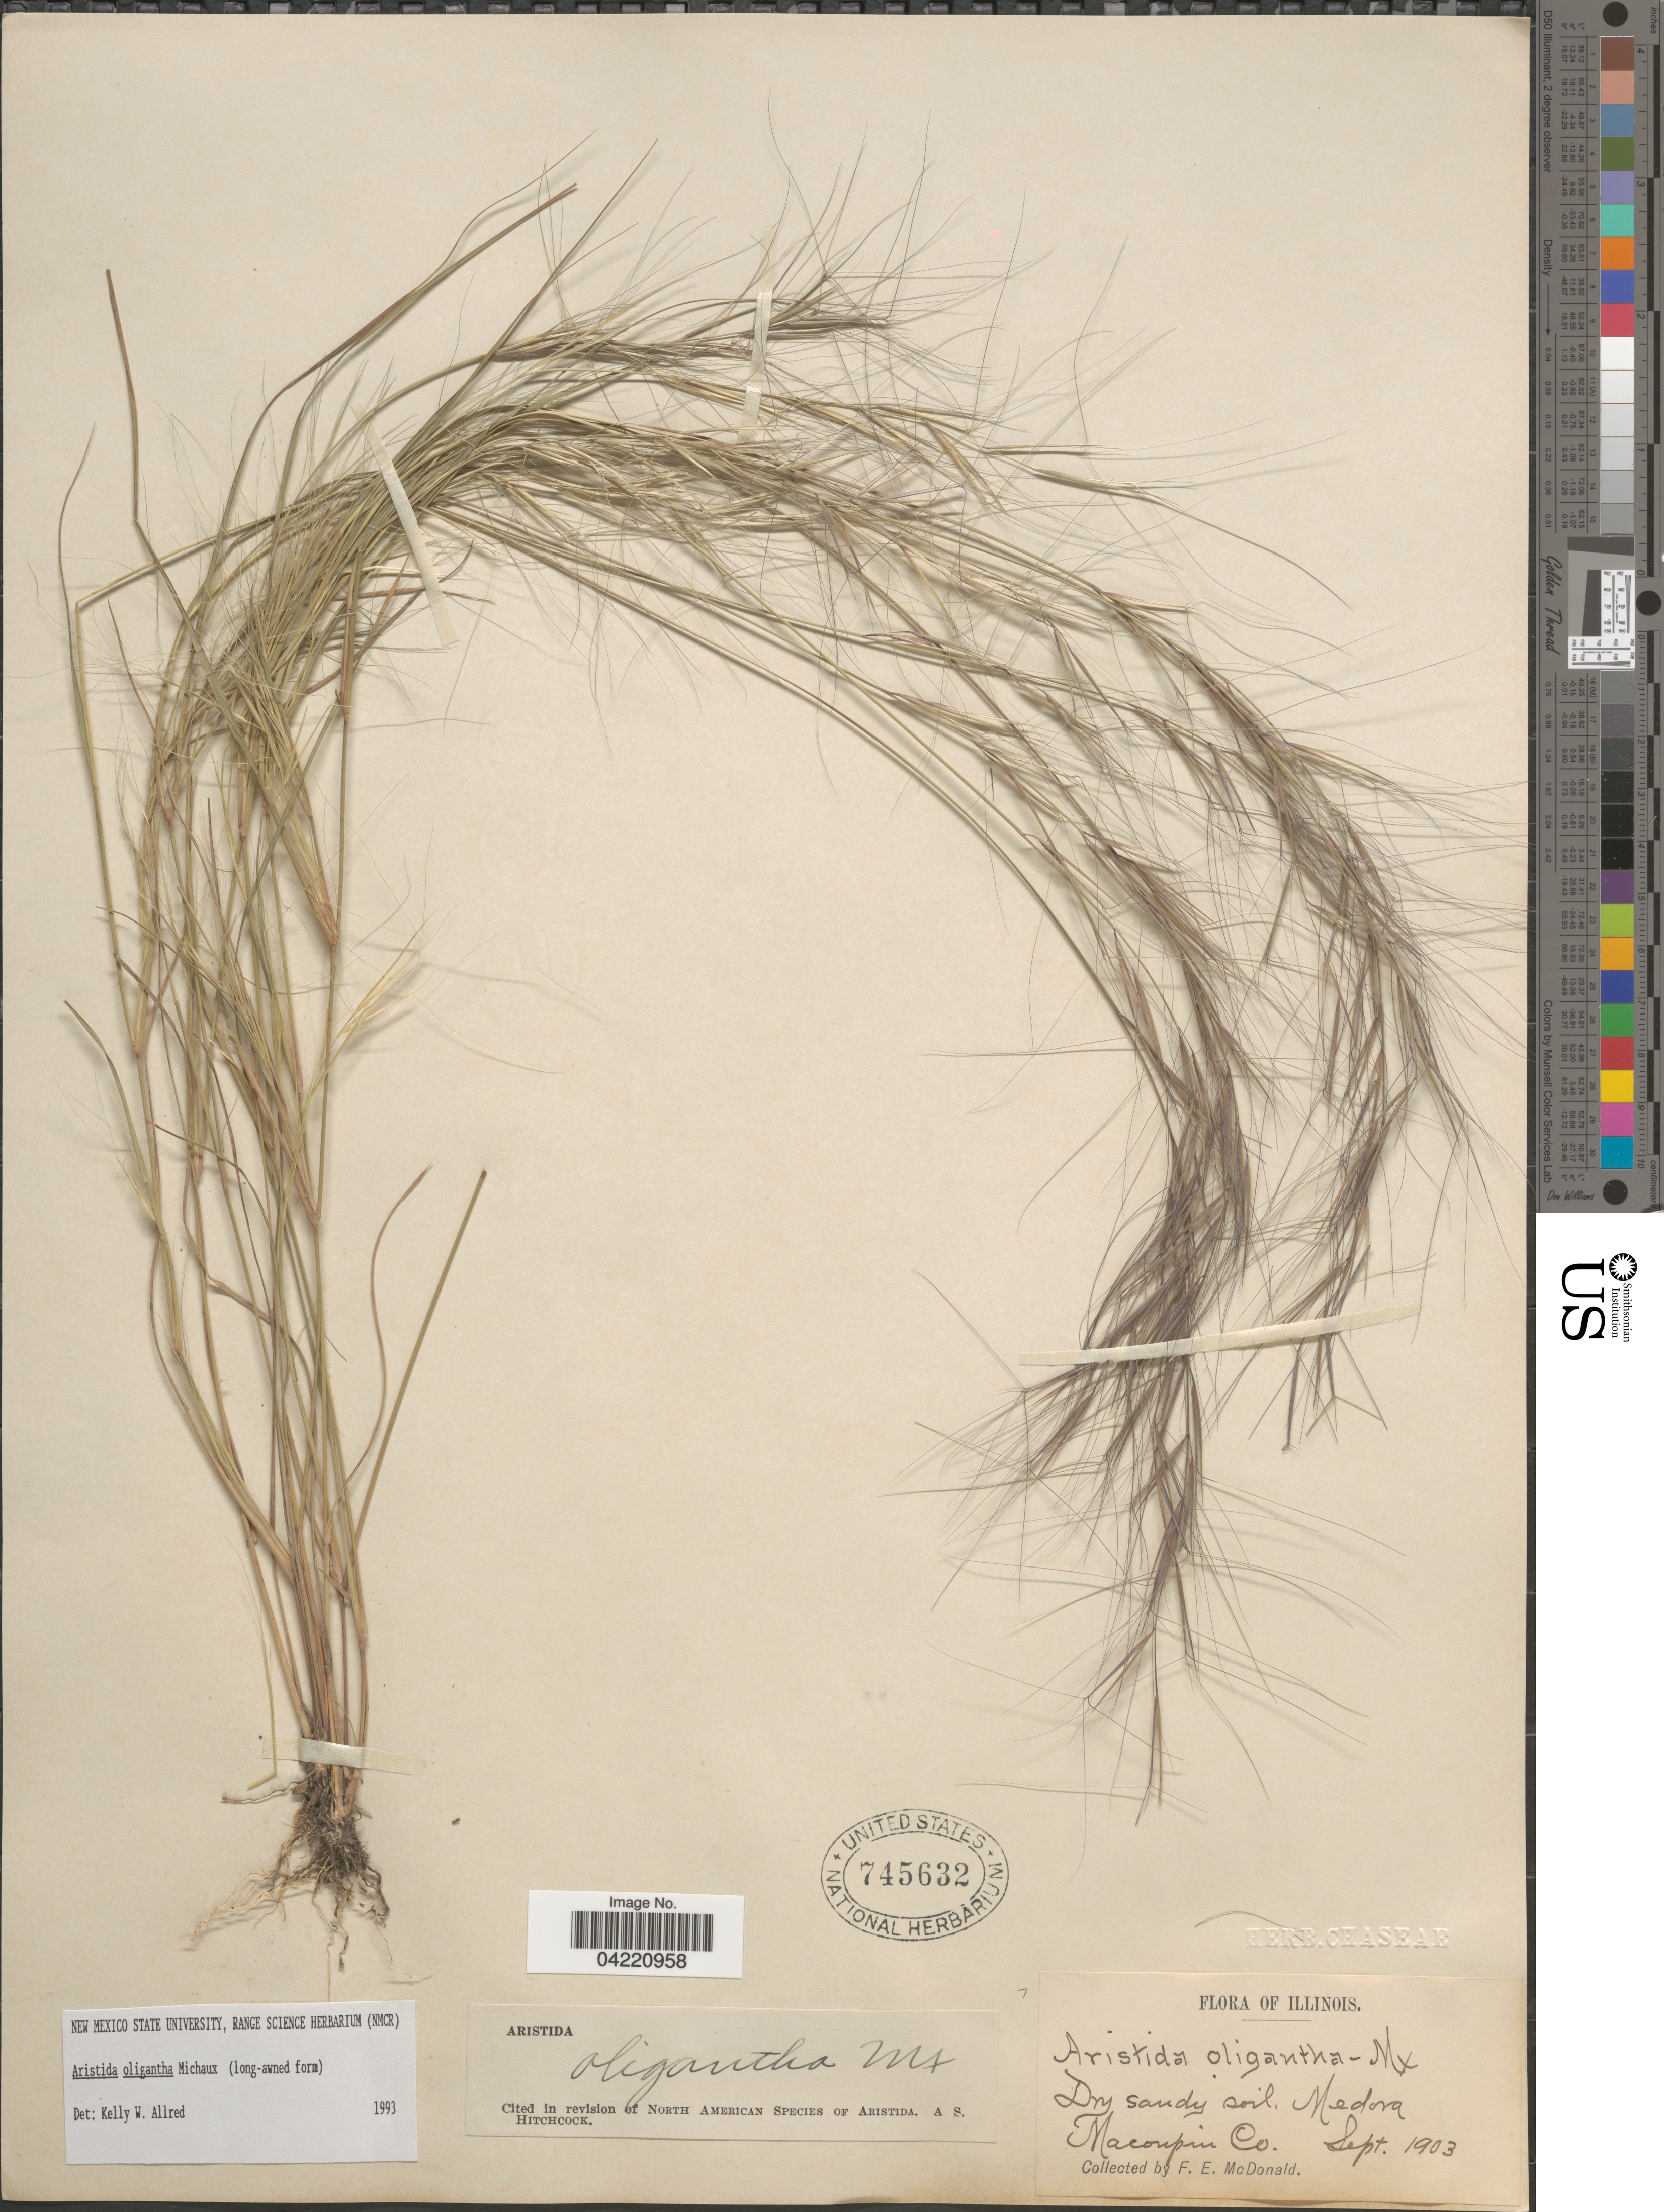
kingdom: Plantae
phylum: Tracheophyta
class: Liliopsida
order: Poales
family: Poaceae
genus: Aristida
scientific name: Aristida oligantha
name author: Michx.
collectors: F. E. McDonald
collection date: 1903-09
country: United States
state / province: Illinois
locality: Dry sandy soil, Medora. Macoupin Co.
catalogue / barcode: US 745632